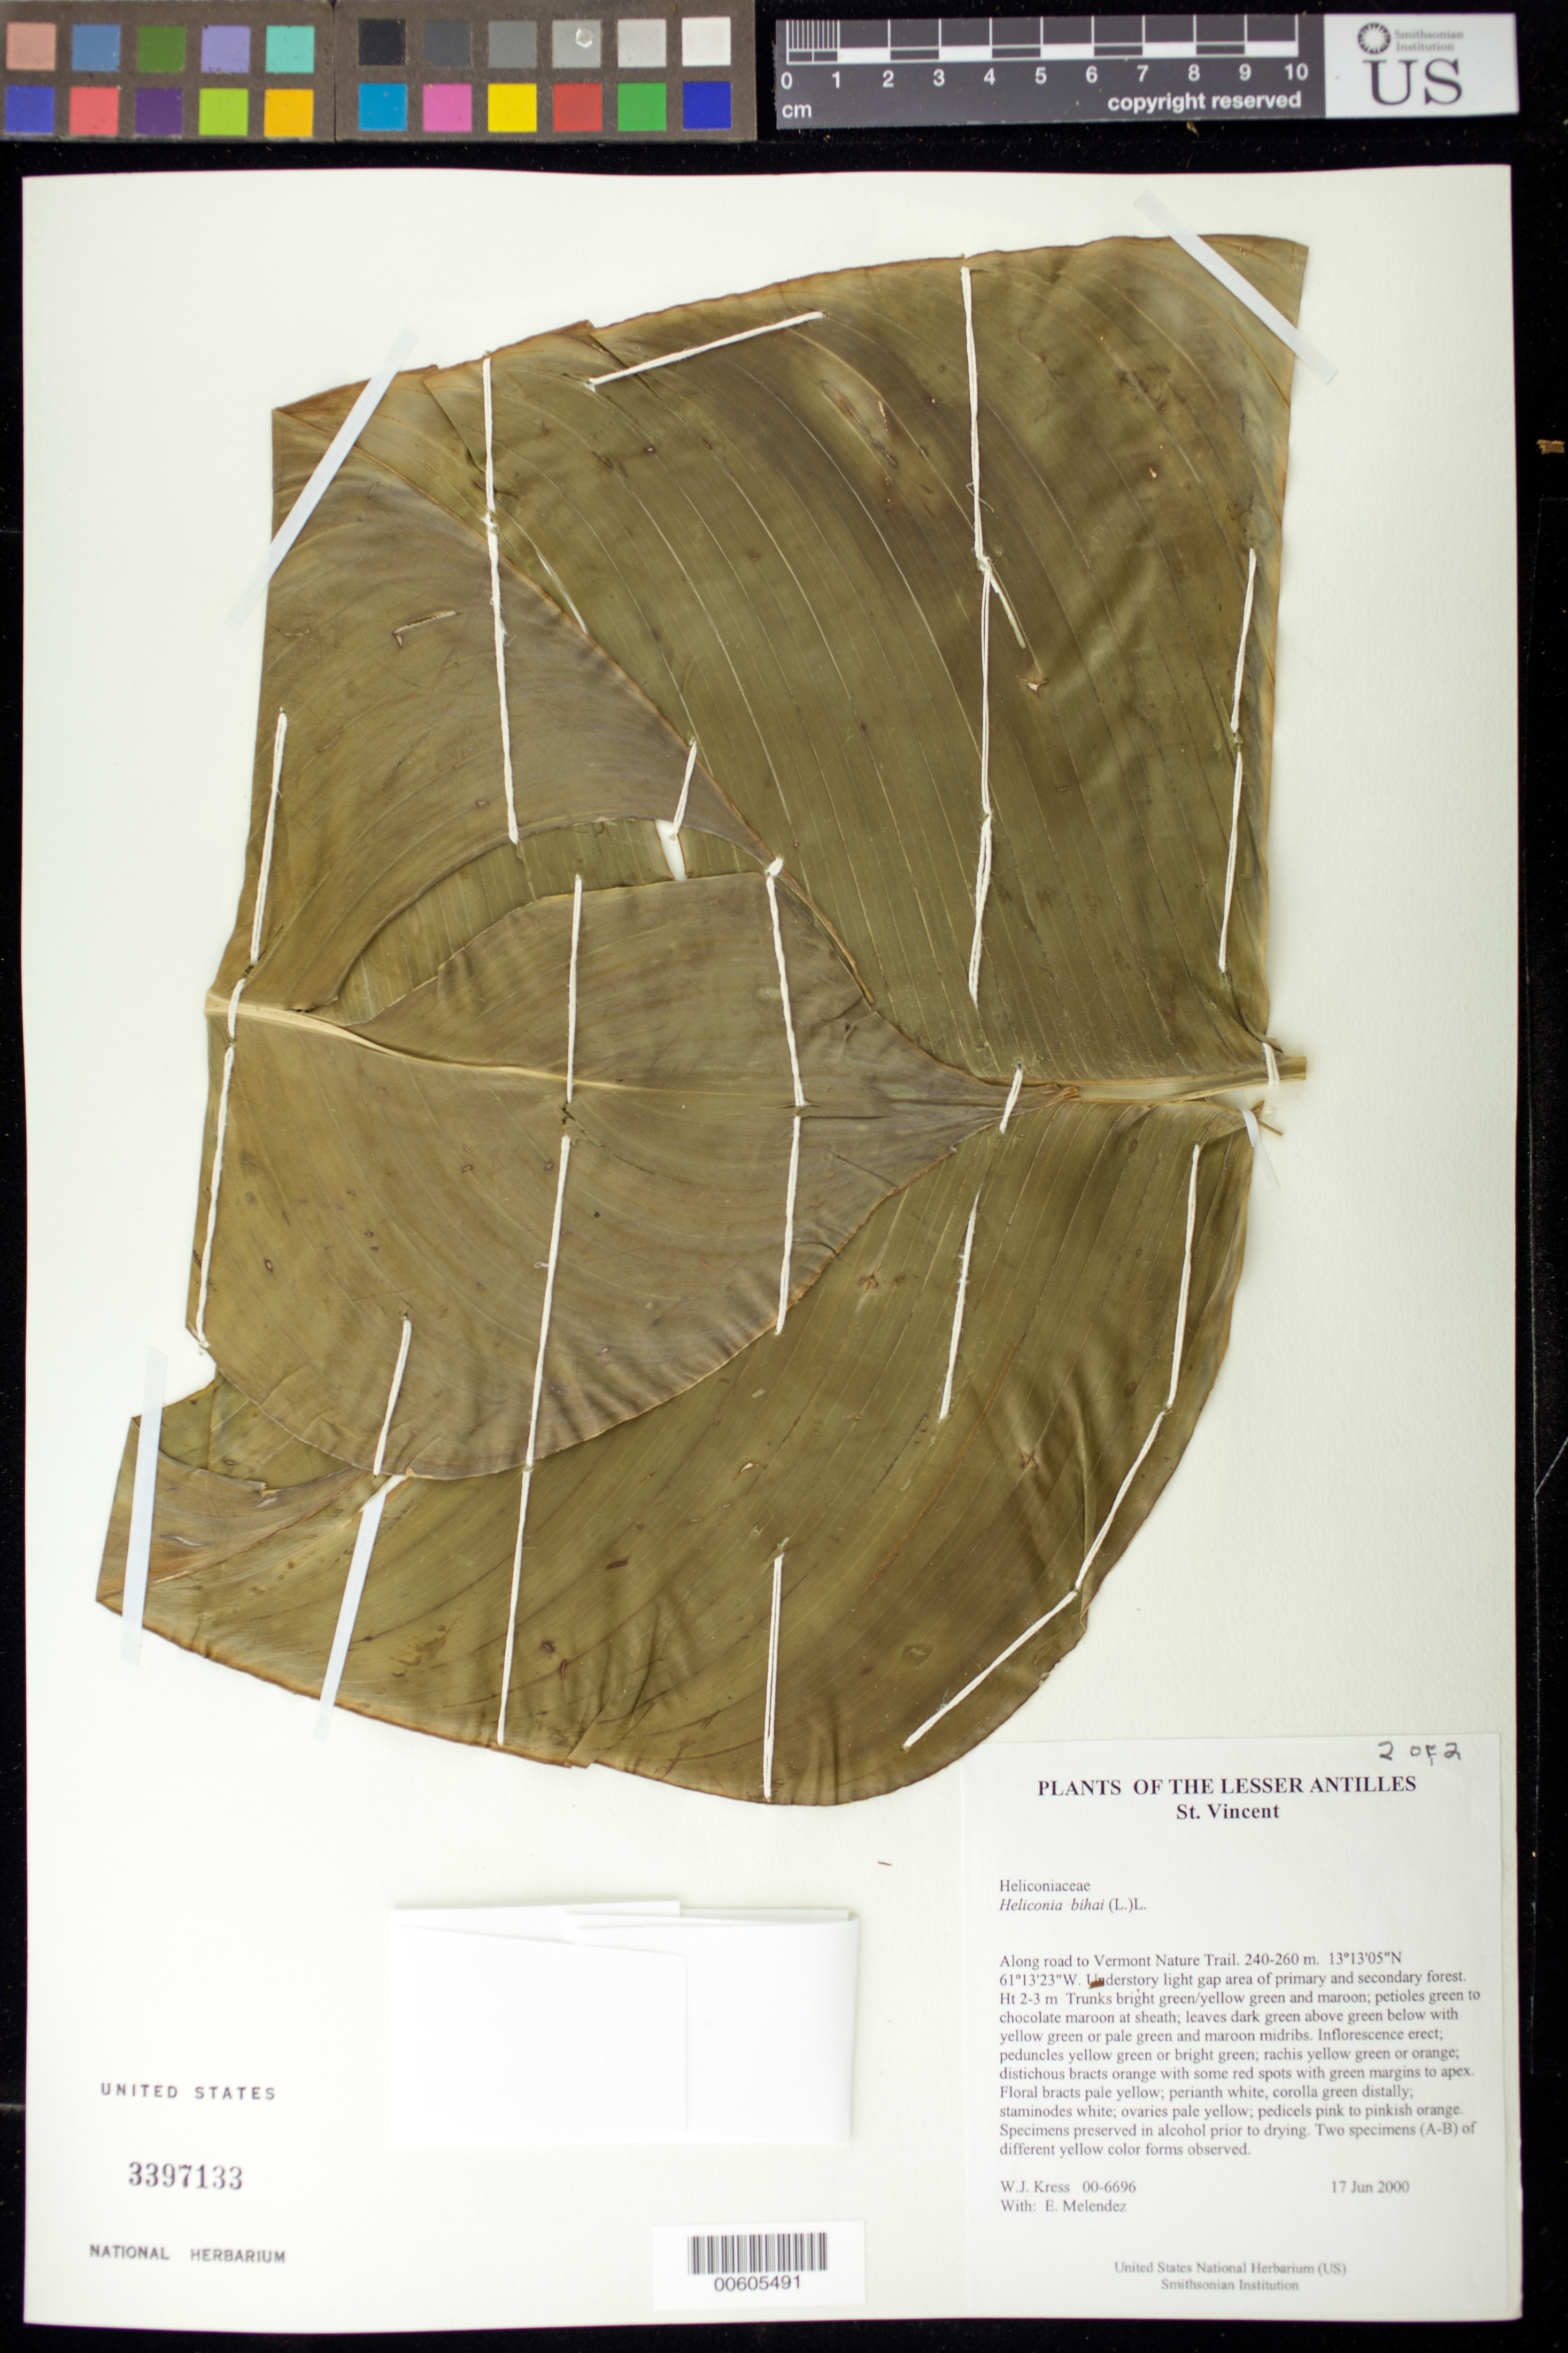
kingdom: Plantae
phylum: Tracheophyta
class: Liliopsida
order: Zingiberales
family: Heliconiaceae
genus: Heliconia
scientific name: Heliconia bihai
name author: (L.) L.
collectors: W. J. Kress & E. Meléndez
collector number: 00-6696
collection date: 2000-06-17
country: St. Vincent - Grenadines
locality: Along road to Vermont Nature Trail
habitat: Understory light gap area of primary and secondary forest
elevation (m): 240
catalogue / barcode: US 3397133